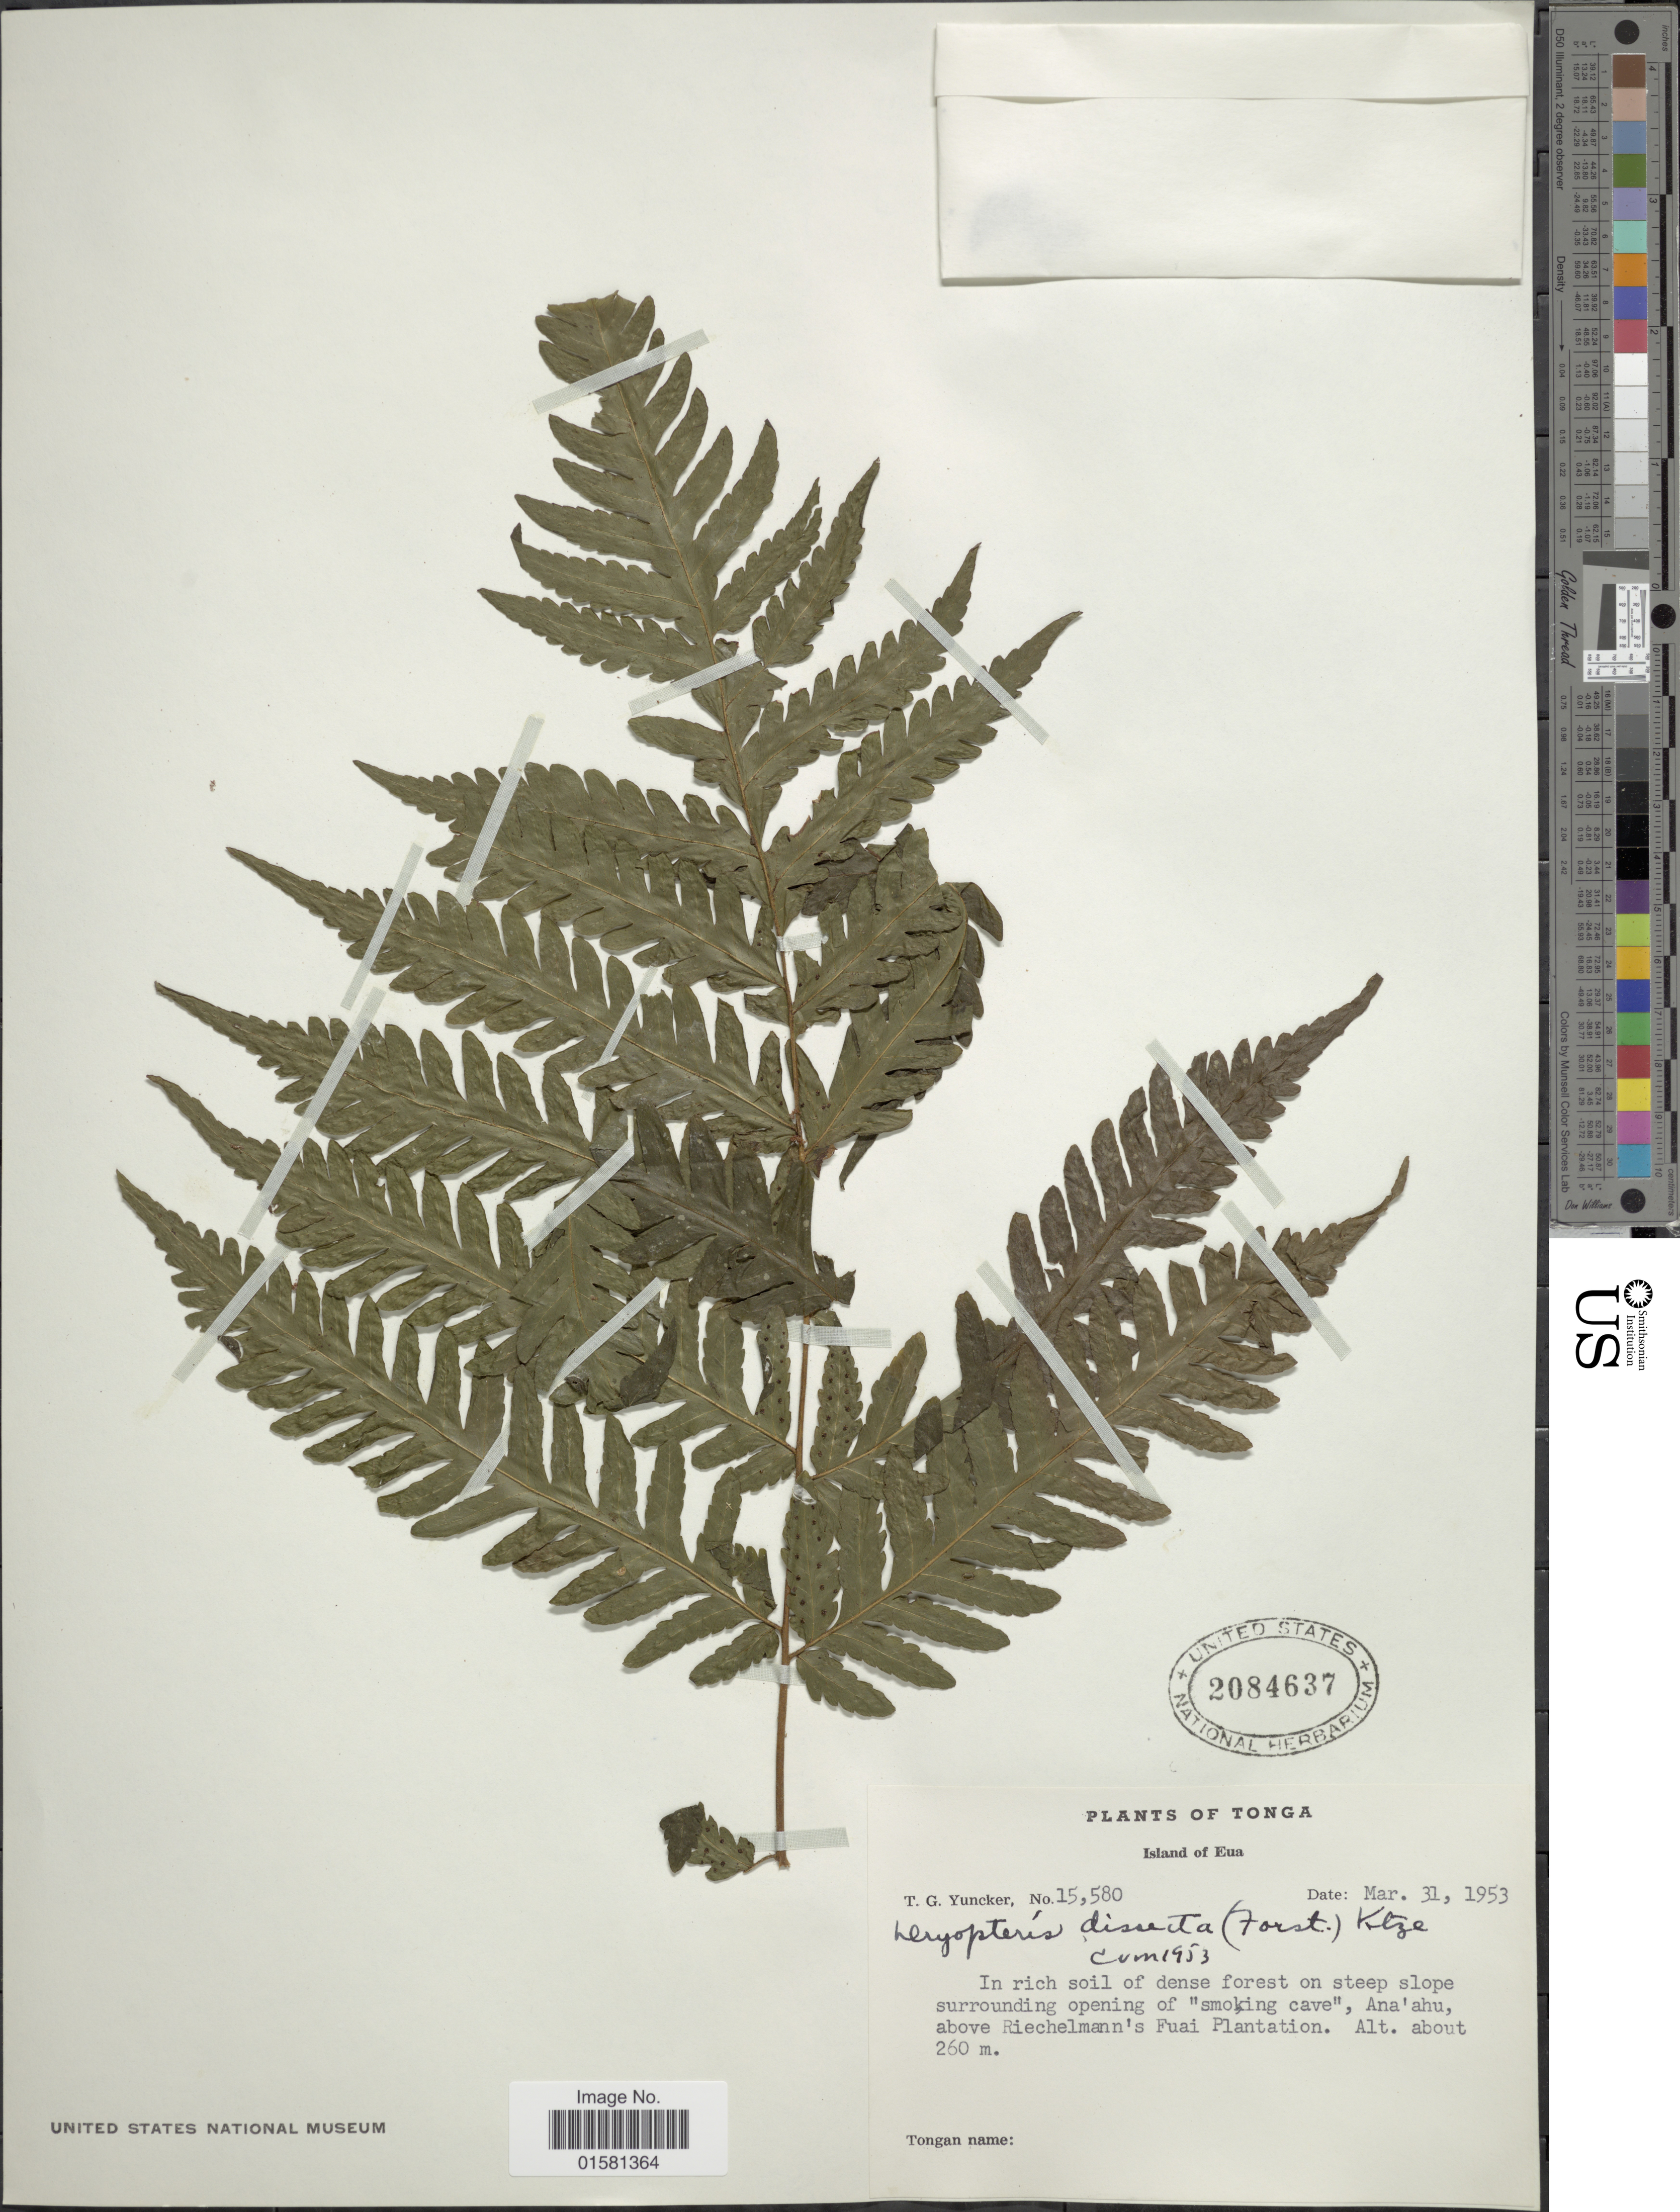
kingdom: Plantae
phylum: Tracheophyta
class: Polypodiopsida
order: Polypodiales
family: Tectariaceae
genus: Tectaria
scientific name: Tectaria dissecta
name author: (G. Forst.) Lellinger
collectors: T. G. Yuncker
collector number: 15,580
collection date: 1953-03-31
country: Tonga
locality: Tonga, Island of Eua, Ana'ahu, above Riechelmann's Fuai Plantation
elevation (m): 260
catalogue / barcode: US 2084637